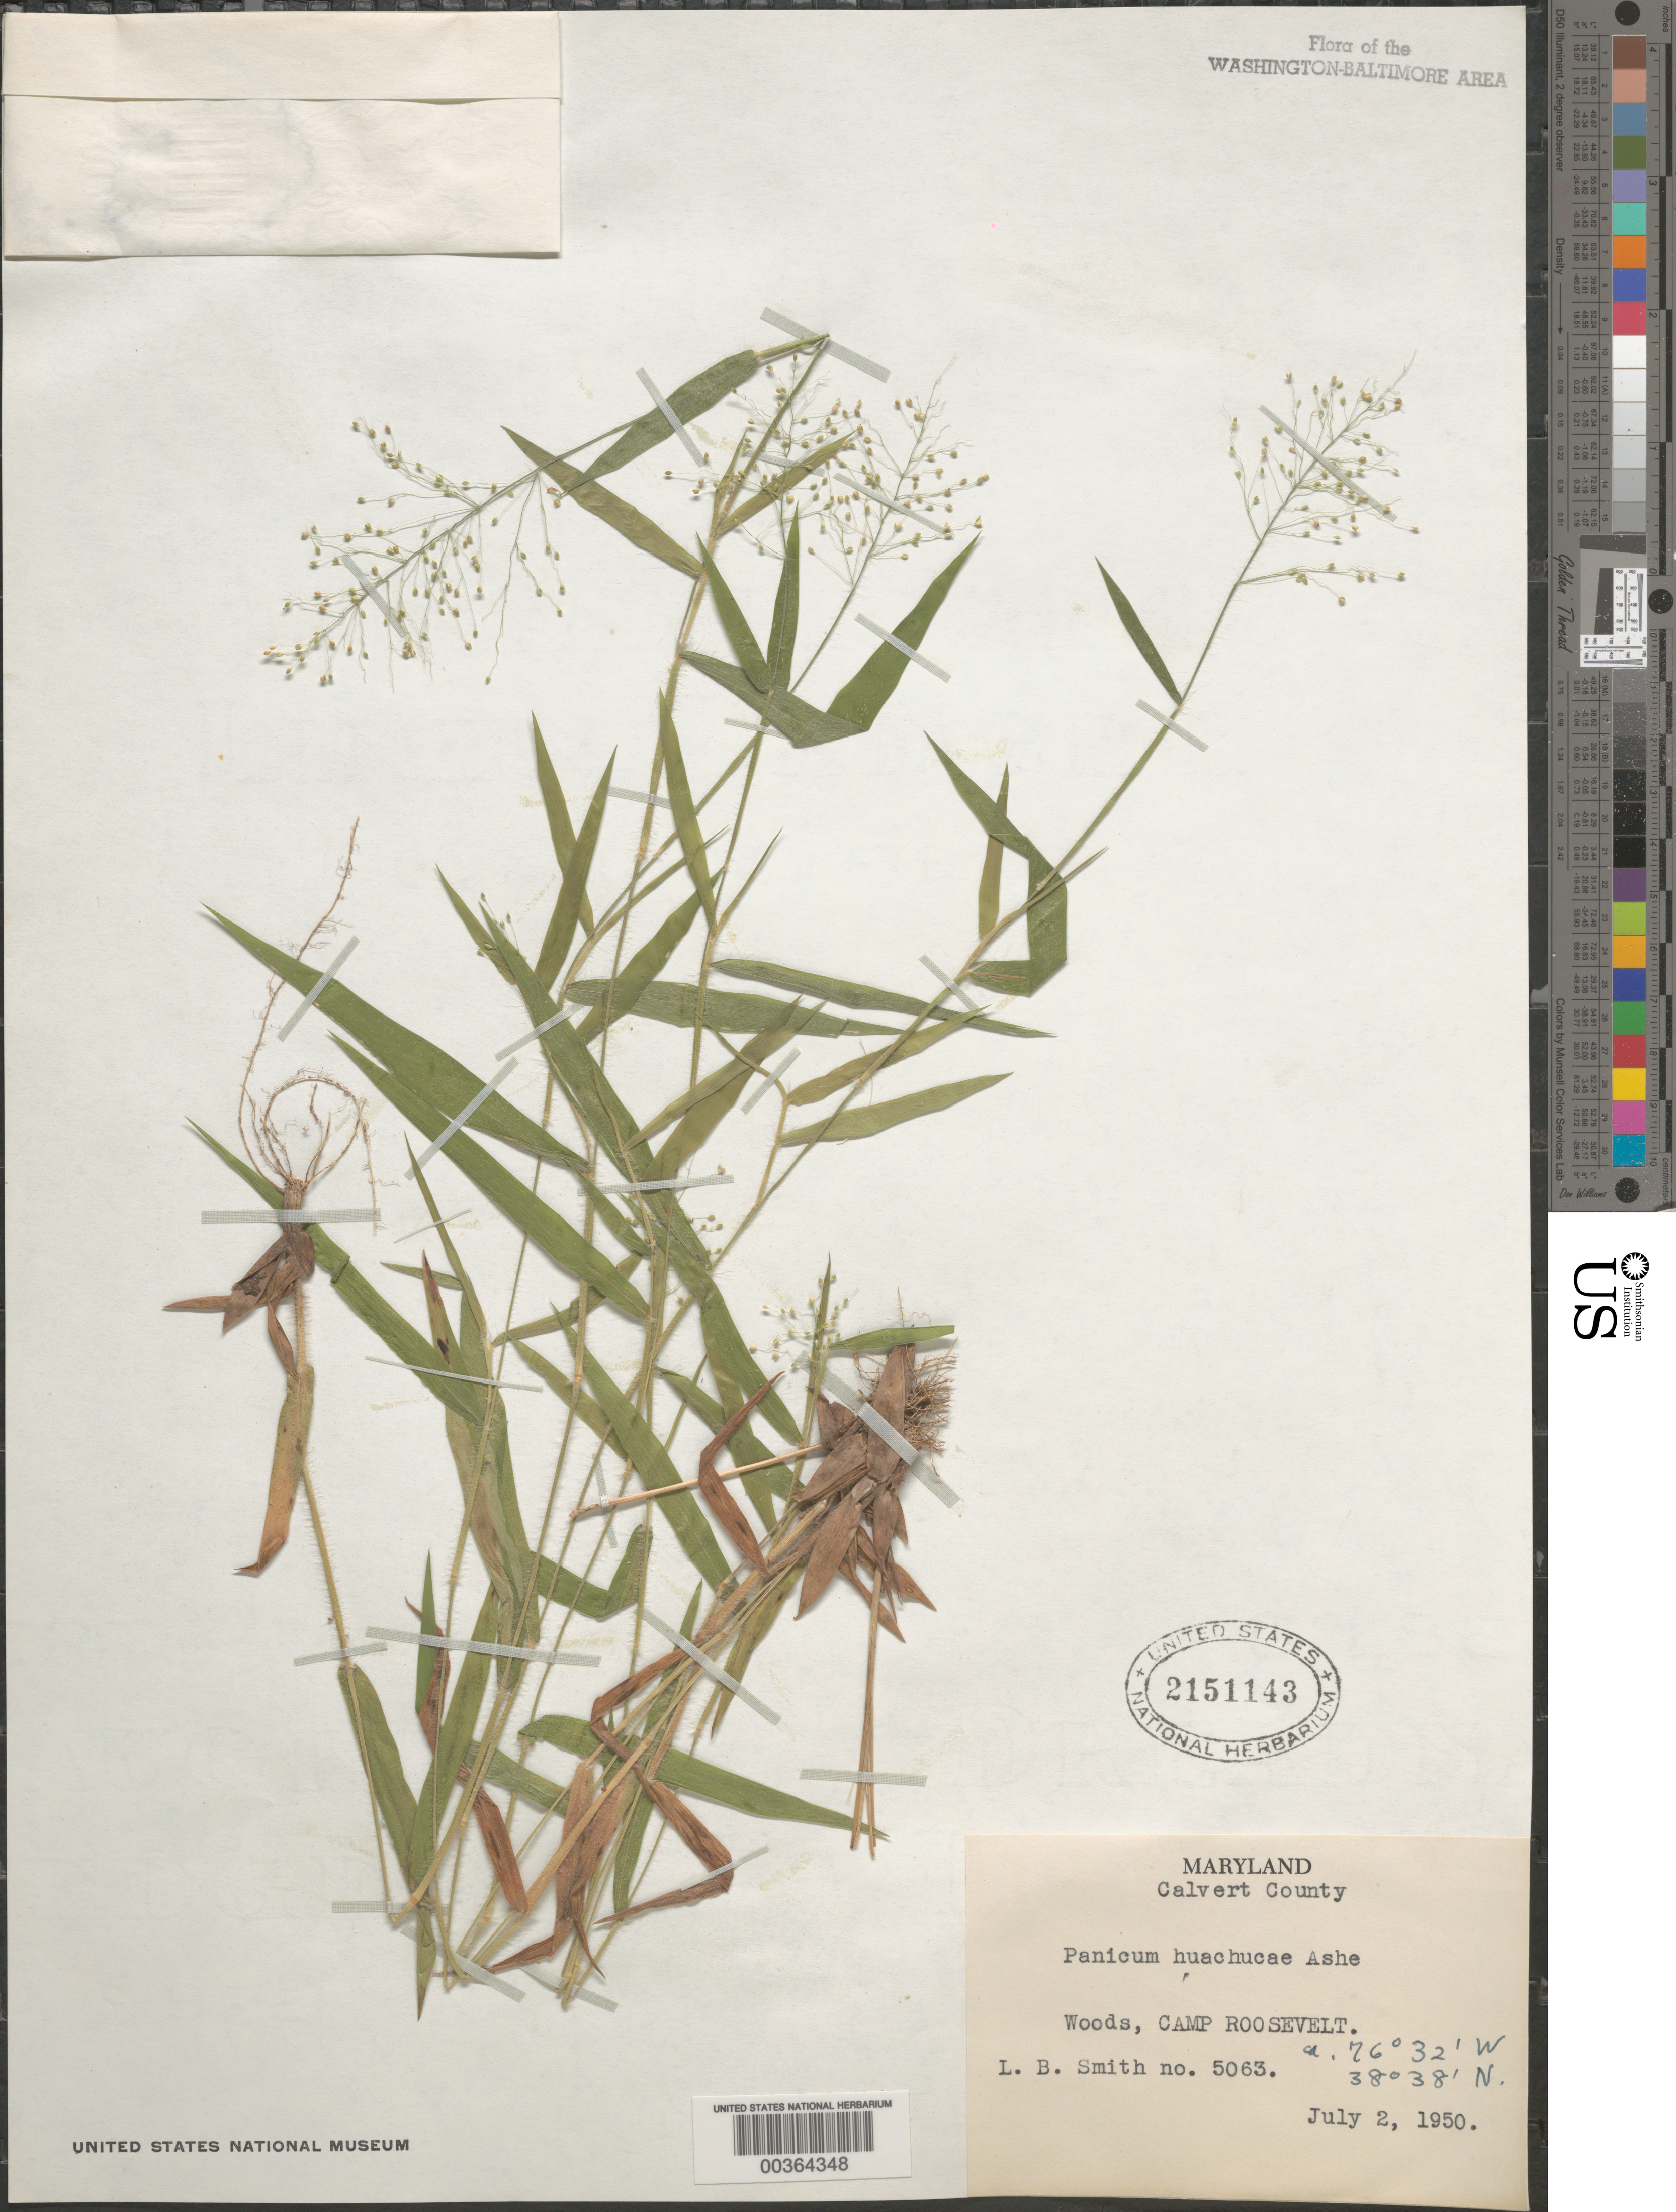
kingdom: Plantae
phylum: Tracheophyta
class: Liliopsida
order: Poales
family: Poaceae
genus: Dichanthelium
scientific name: Dichanthelium acuminatum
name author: (Sw.) Gould & C.A. Clark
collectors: L. Smith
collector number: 5063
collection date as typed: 02 Jul 1950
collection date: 1950-07-02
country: United States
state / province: Maryland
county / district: Calvert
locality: Camp Roosevelt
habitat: Woods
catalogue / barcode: US 2151143